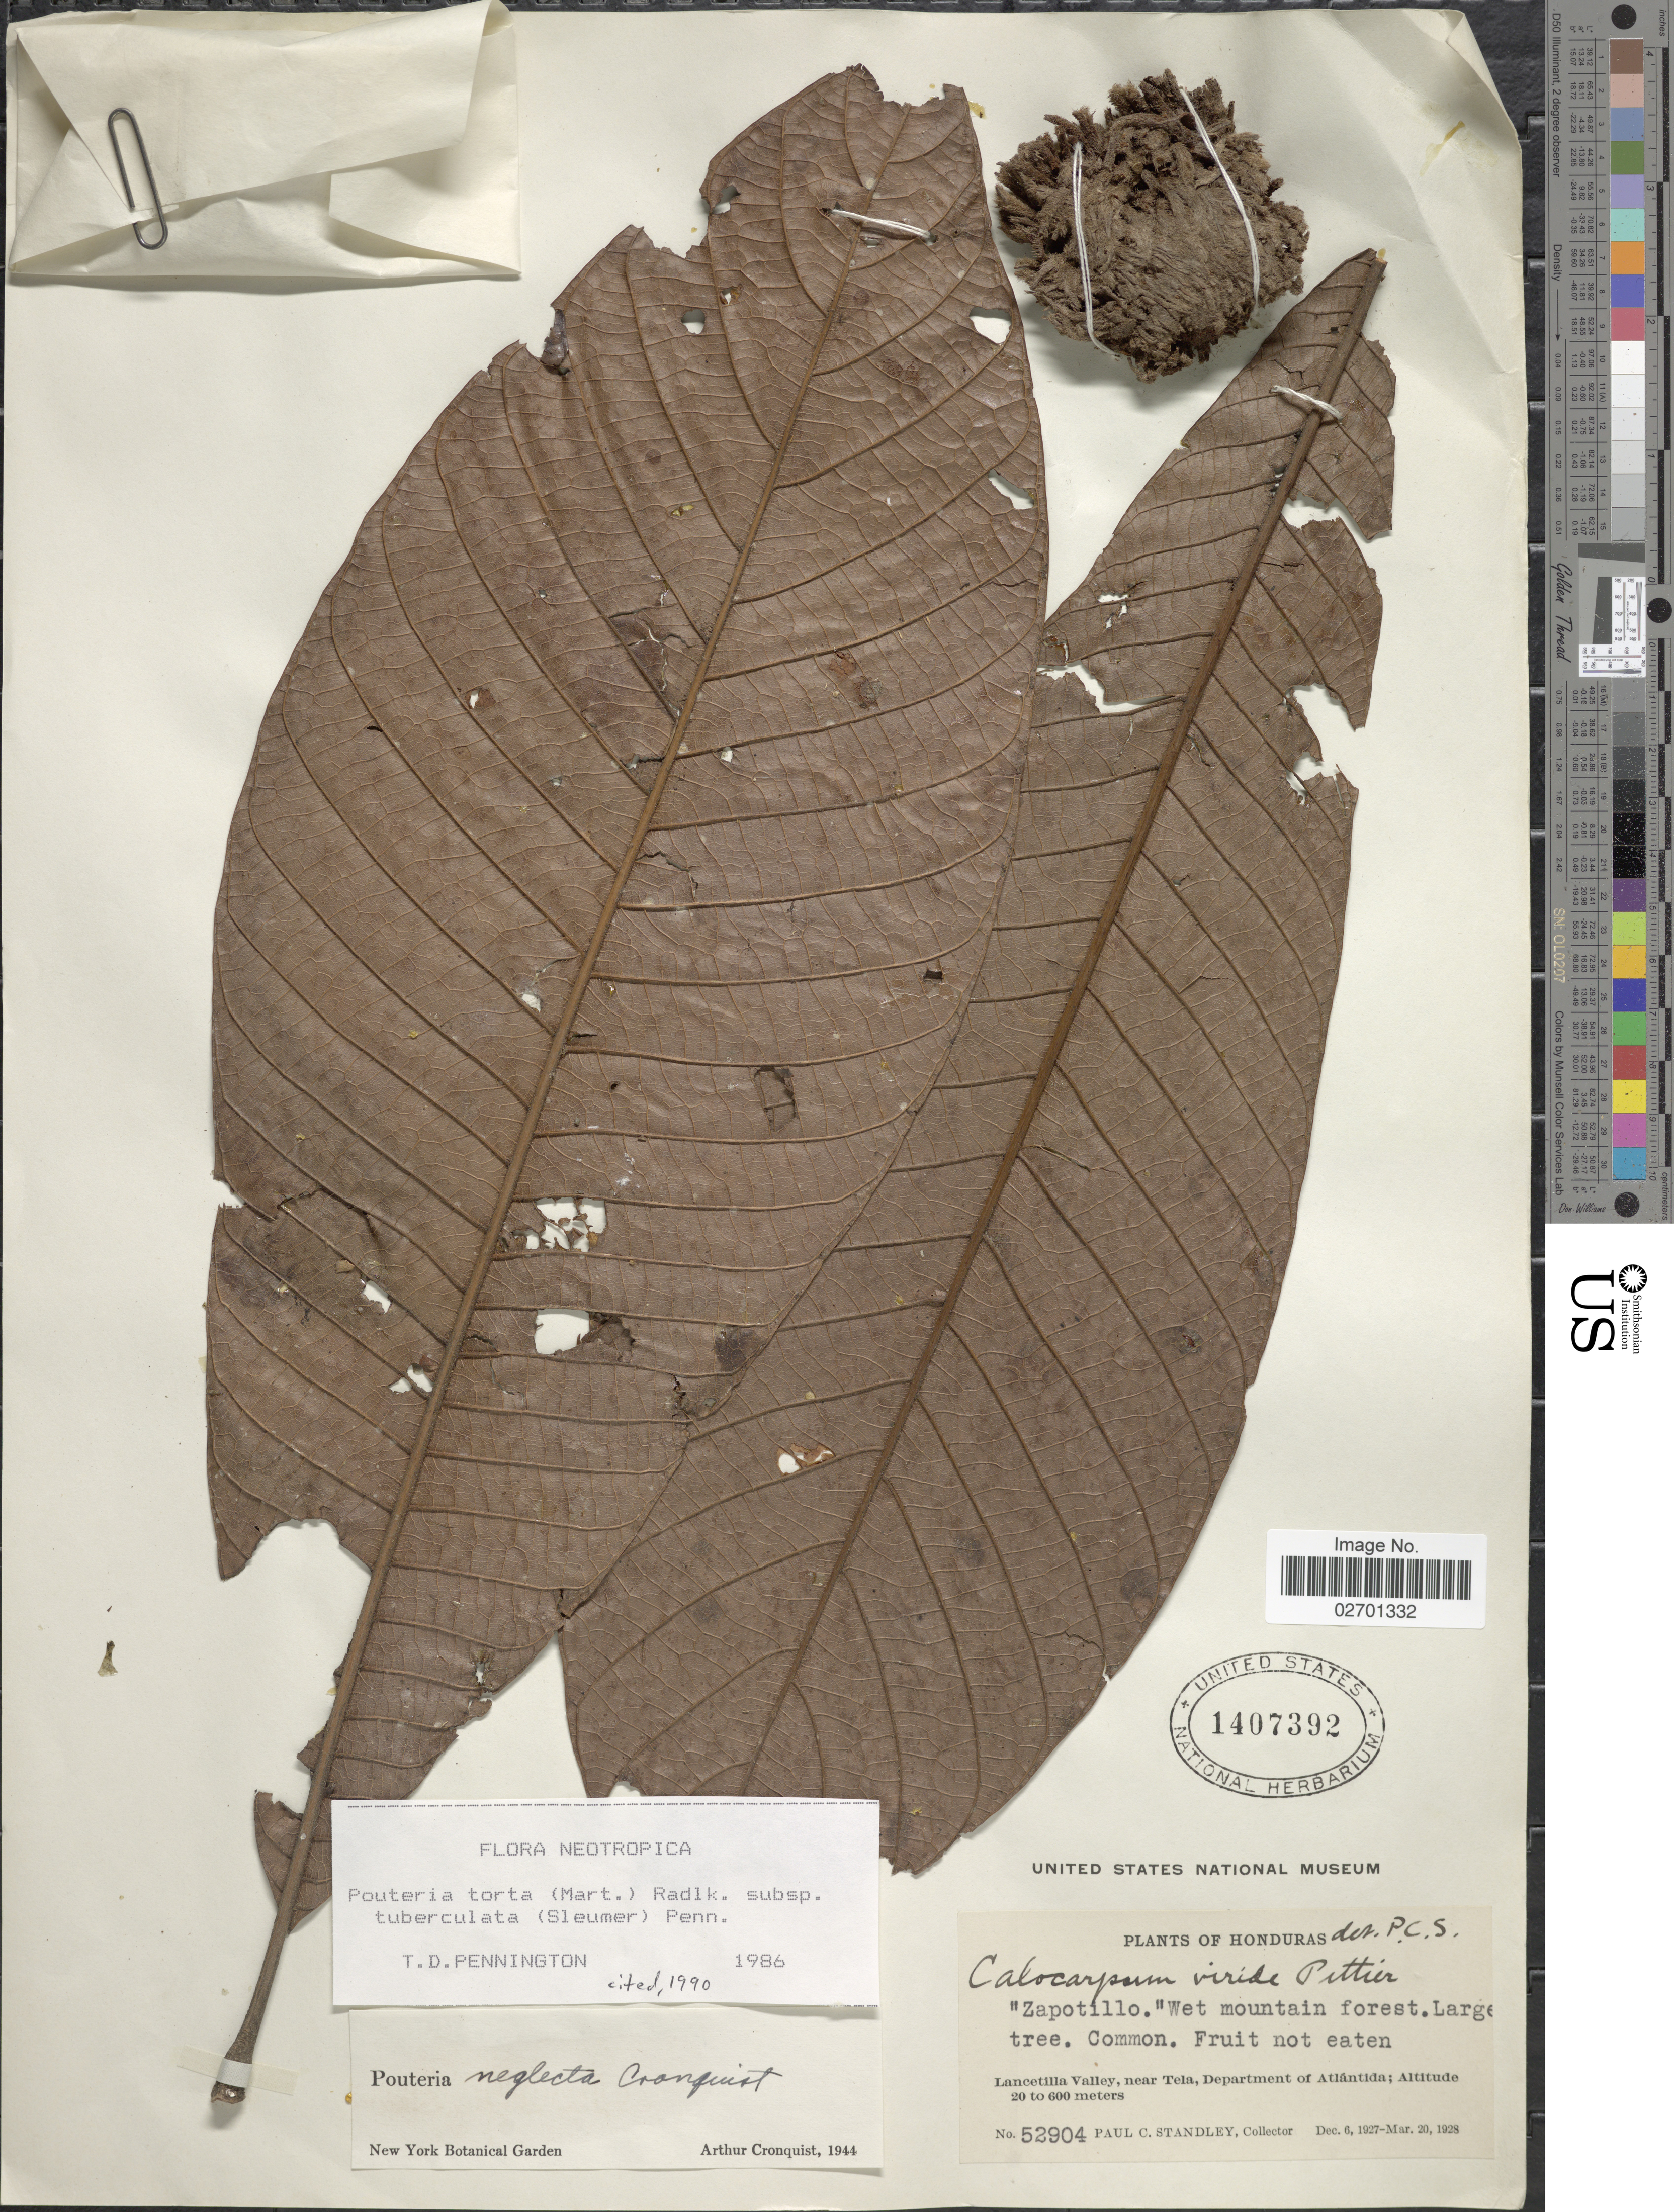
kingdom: Plantae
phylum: Tracheophyta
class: Magnoliopsida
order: Ericales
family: Sapotaceae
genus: Pouteria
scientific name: Pouteria torta subsp. tuberculata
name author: (Sleumer) T.D. Penn.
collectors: P. C. Standley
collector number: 52904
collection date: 1927-12-06/1928-03-20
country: Honduras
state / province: Atlántida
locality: Lancetilla Valley, near Tela.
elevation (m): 20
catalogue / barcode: US 1407392